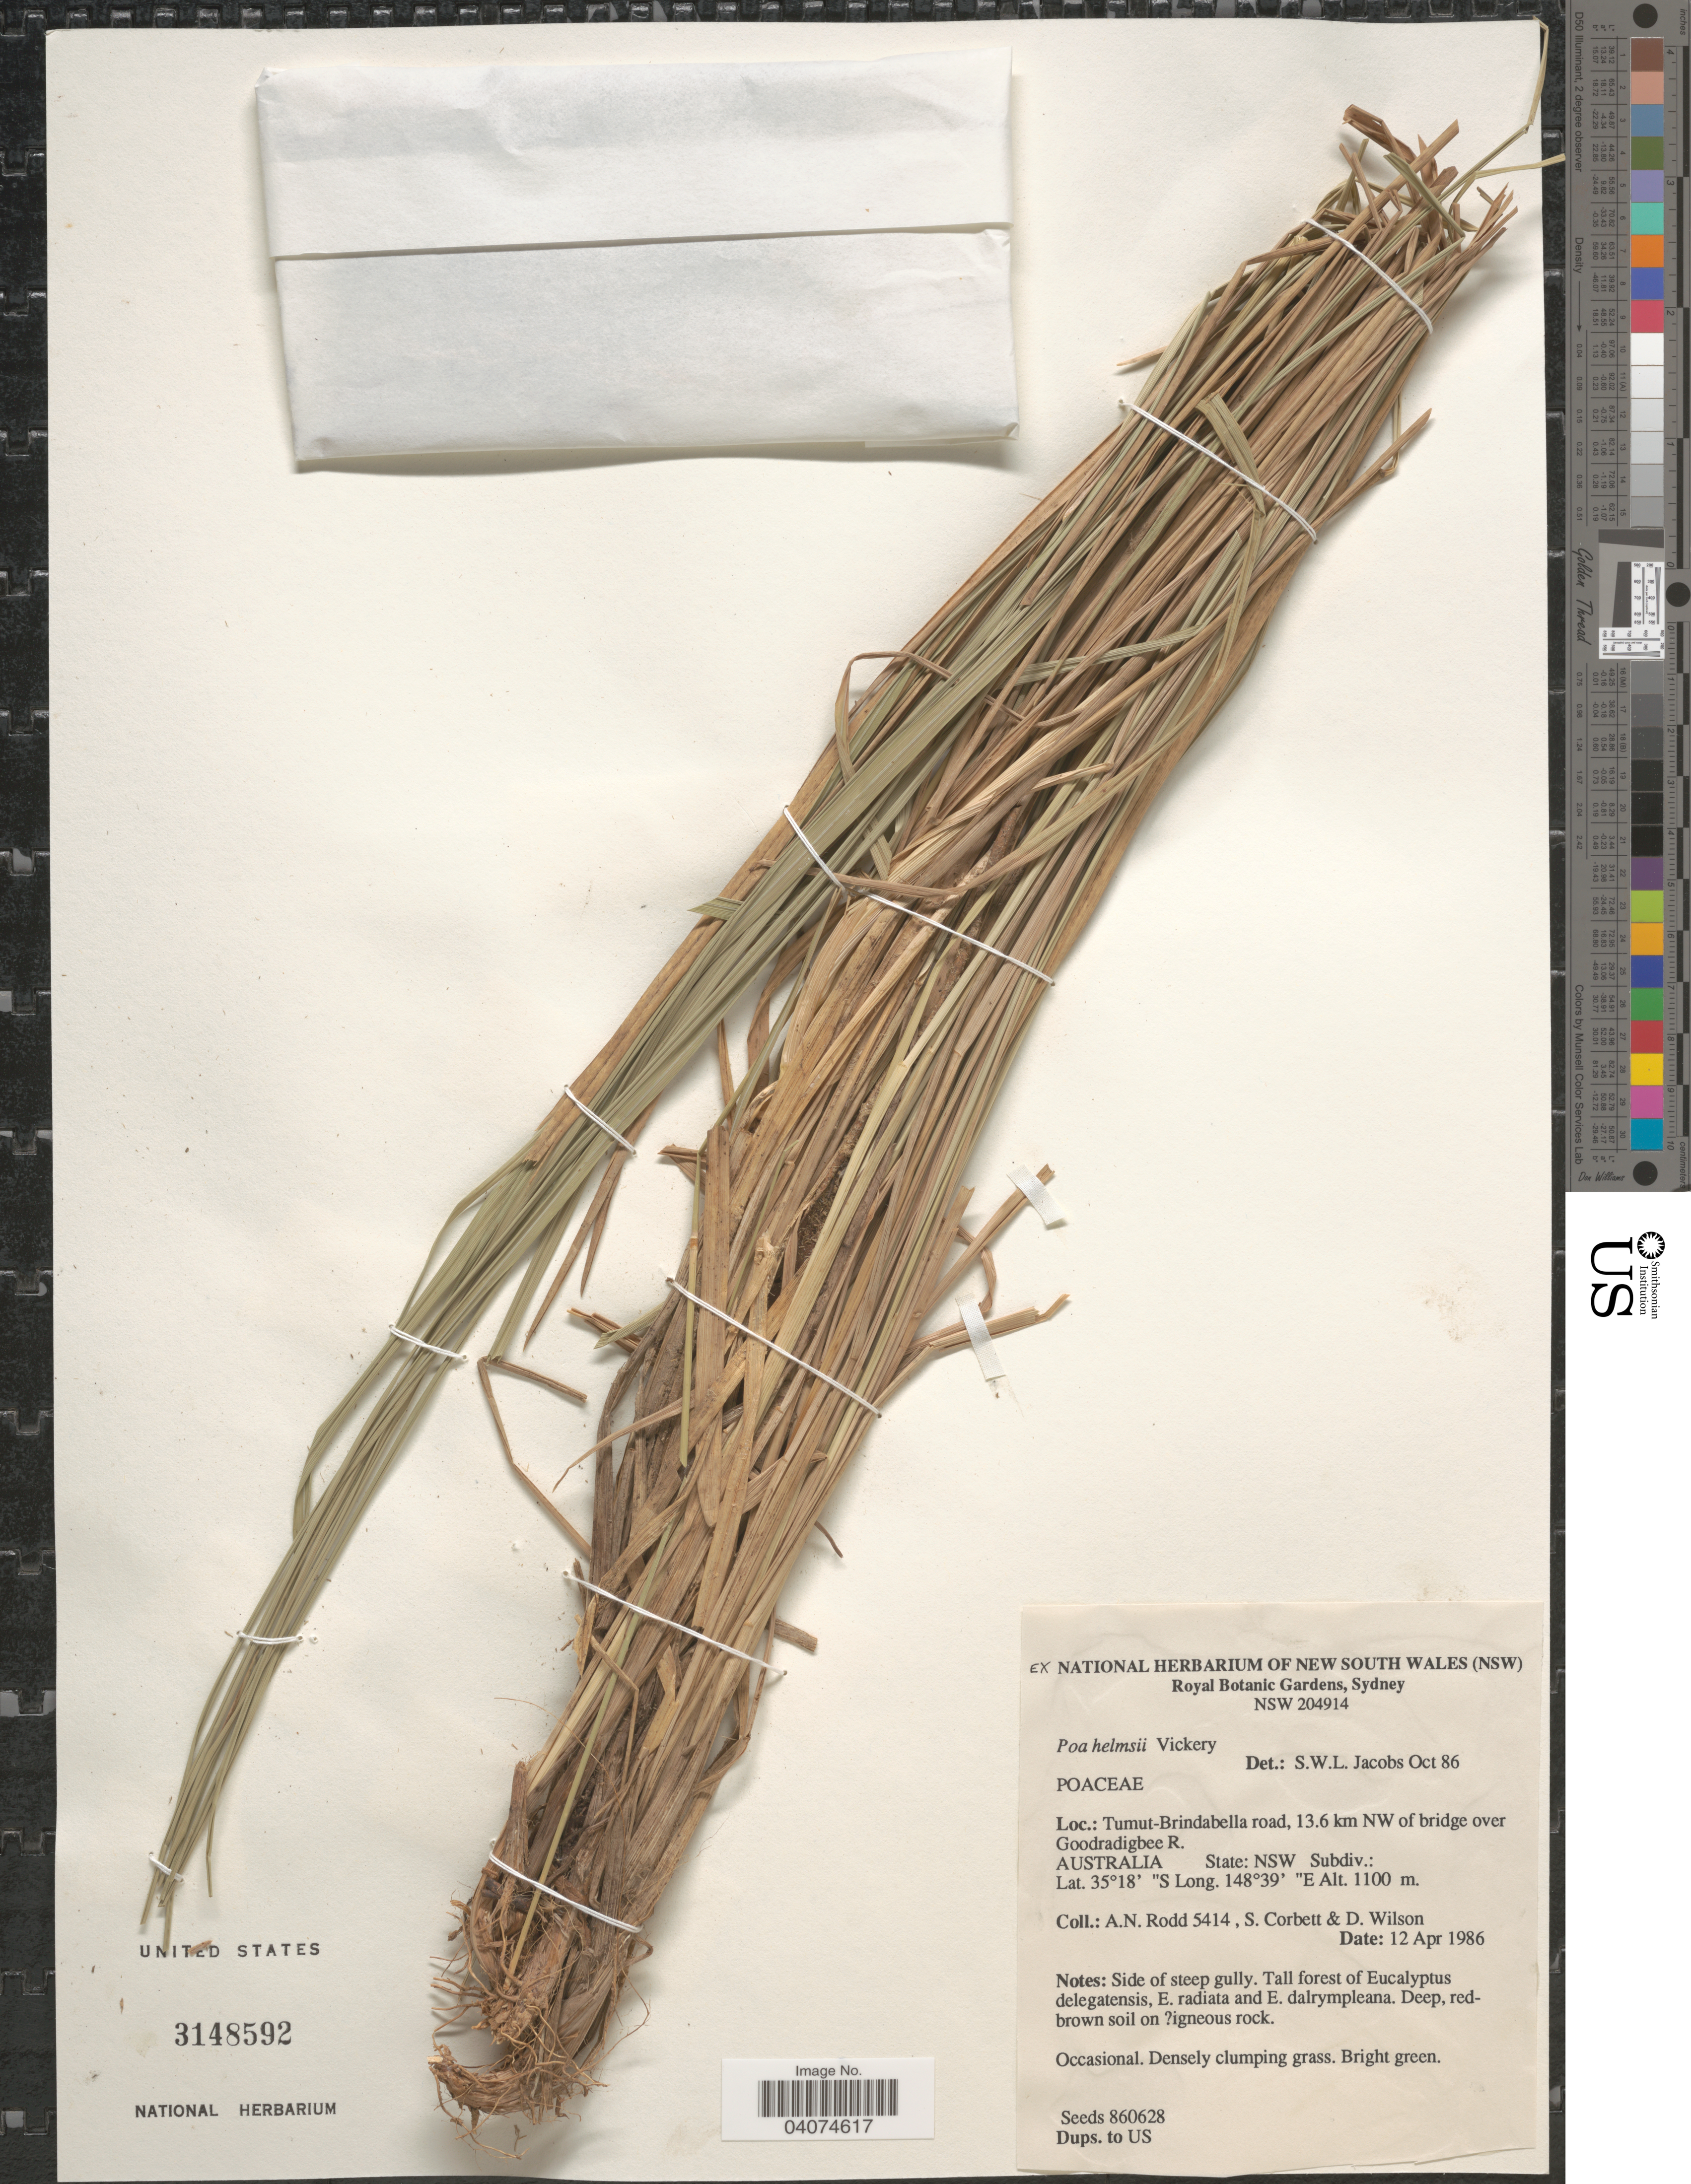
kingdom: Plantae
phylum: Tracheophyta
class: Liliopsida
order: Poales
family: Poaceae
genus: Poa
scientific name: Poa helmsii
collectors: A. Rodd, S. Corbett & D. Wilson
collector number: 5414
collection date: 1986-04-12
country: Australia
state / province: New South Wales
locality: Tumut-Brindabella road, 13.6 km NW of bridge over Goodradigbee R.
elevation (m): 1100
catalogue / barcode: US 3148592